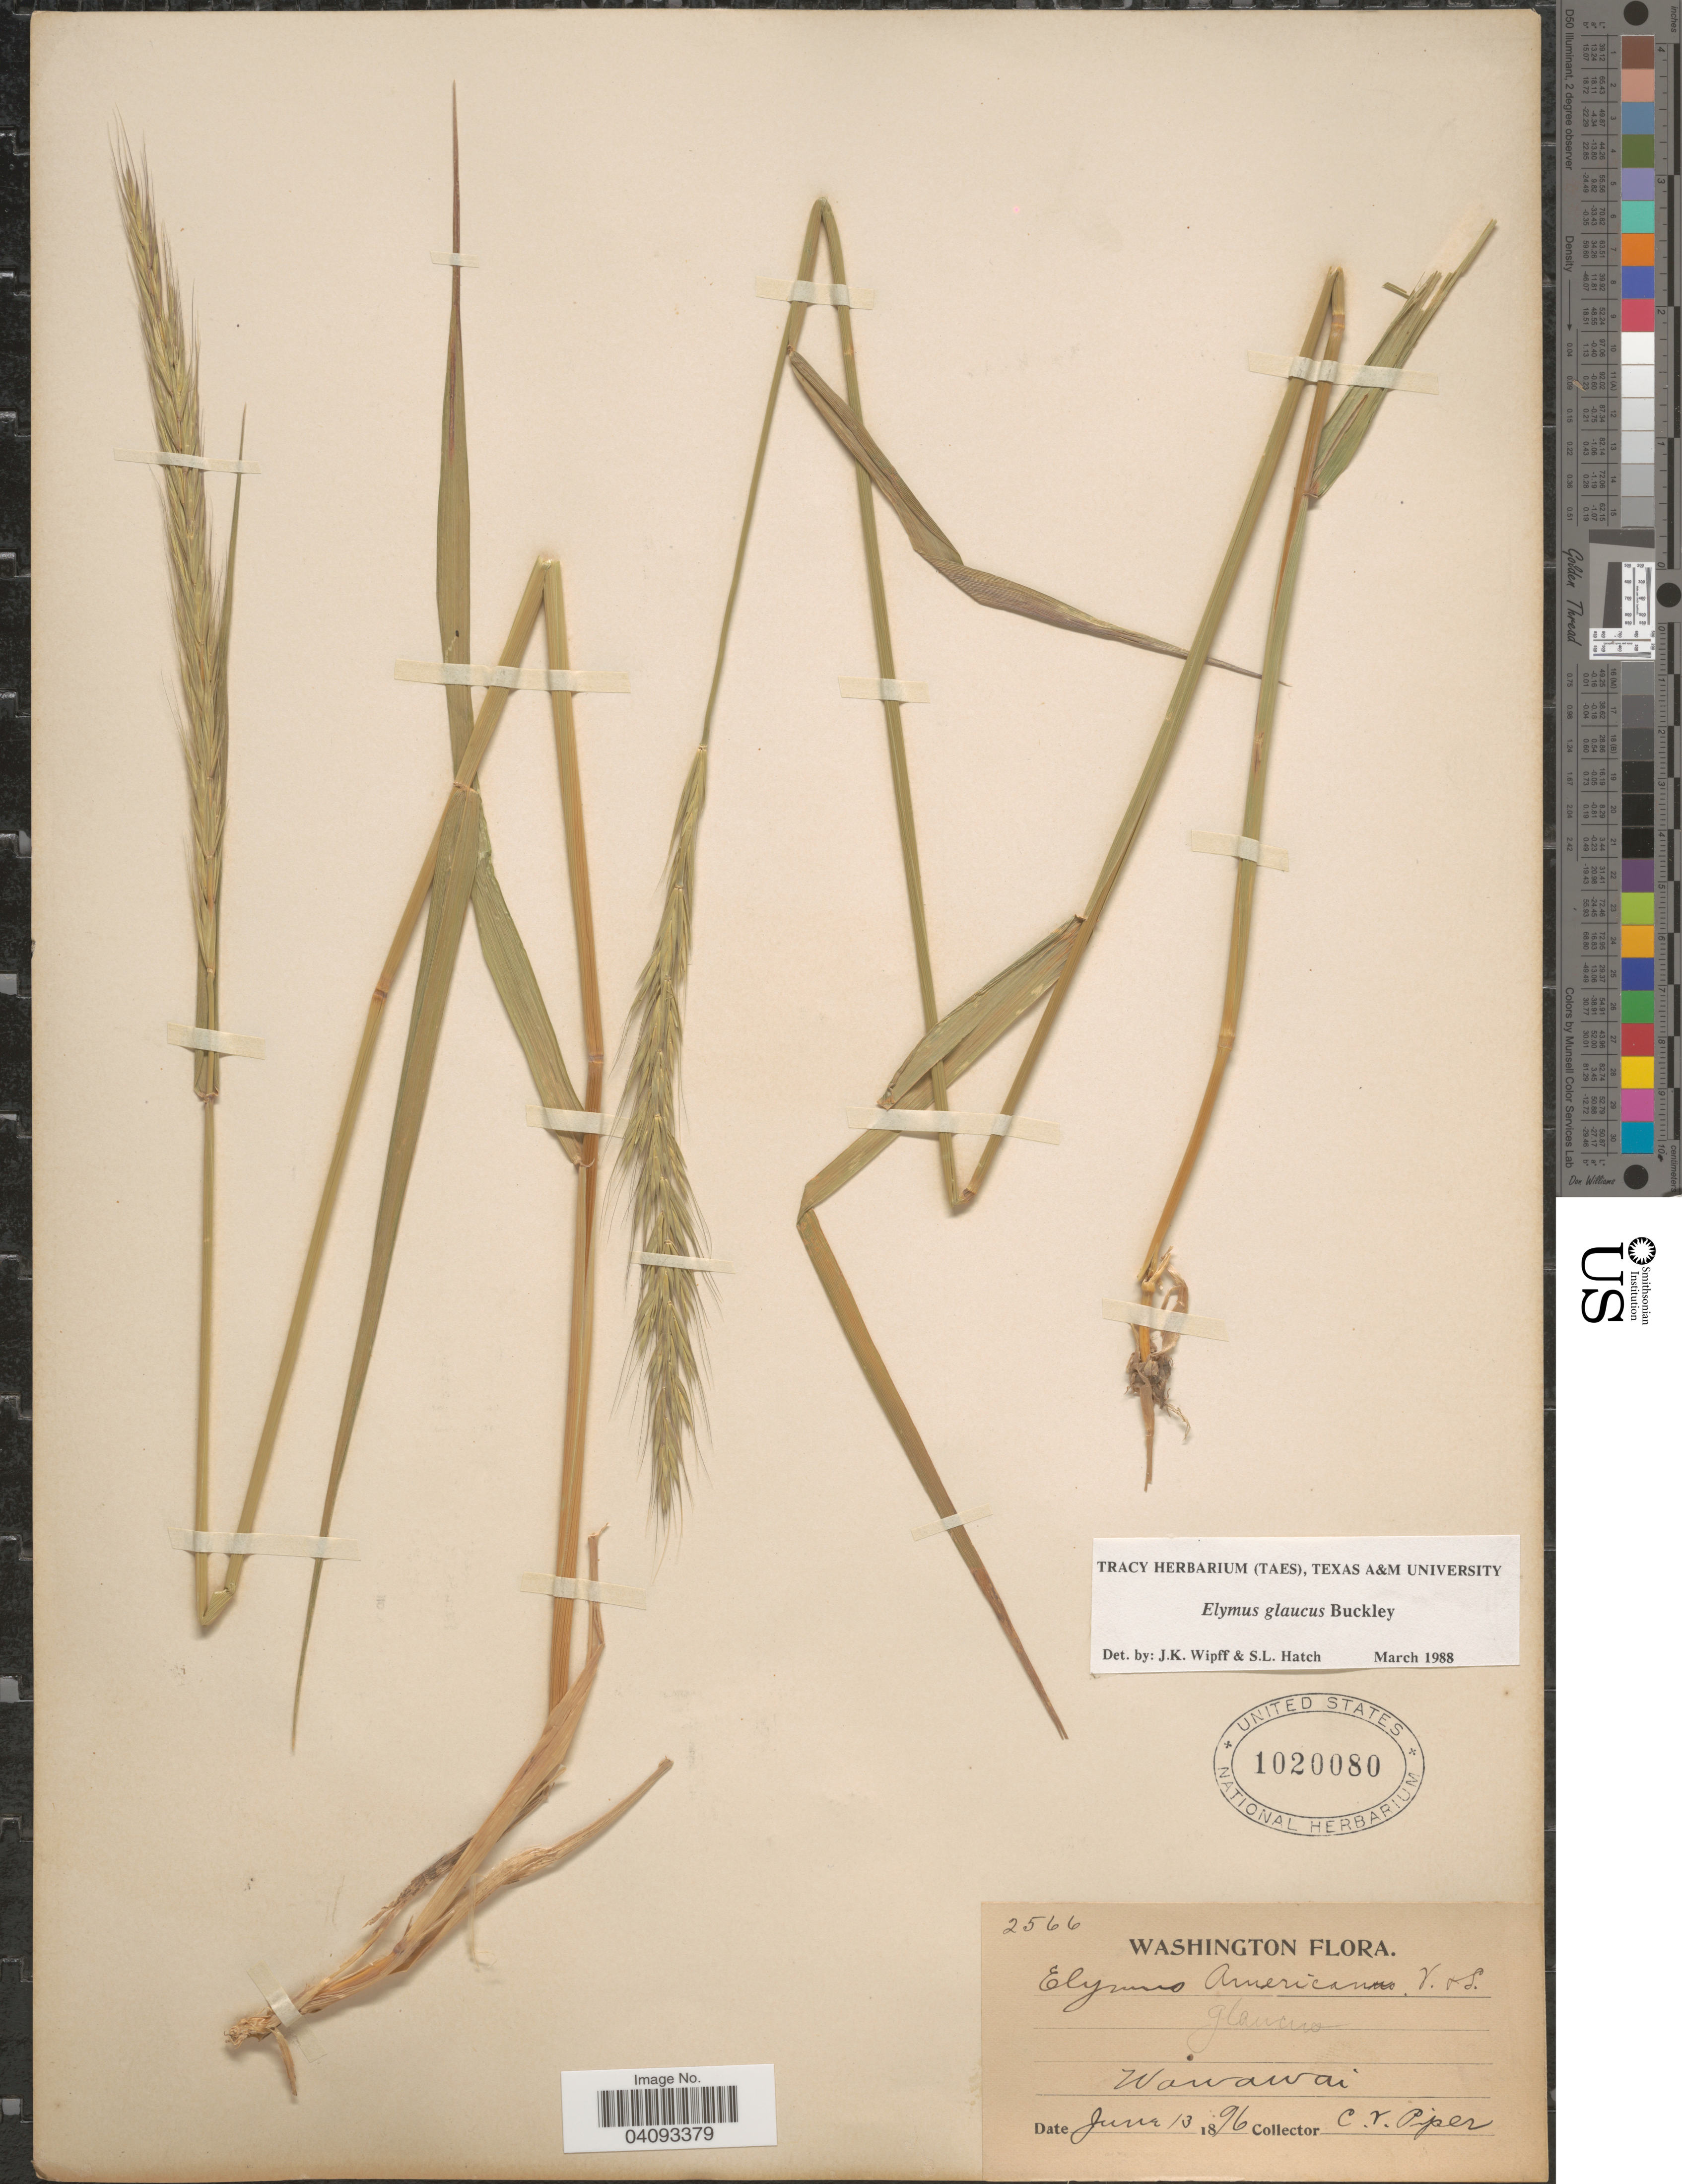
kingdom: Plantae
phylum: Tracheophyta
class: Liliopsida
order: Poales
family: Poaceae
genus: Elymus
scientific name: Elymus glaucus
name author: Buckley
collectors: C. V. Piper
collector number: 2566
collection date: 1896-06-13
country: United States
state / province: Washington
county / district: Whitman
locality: Wawawai.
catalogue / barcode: US 1020080